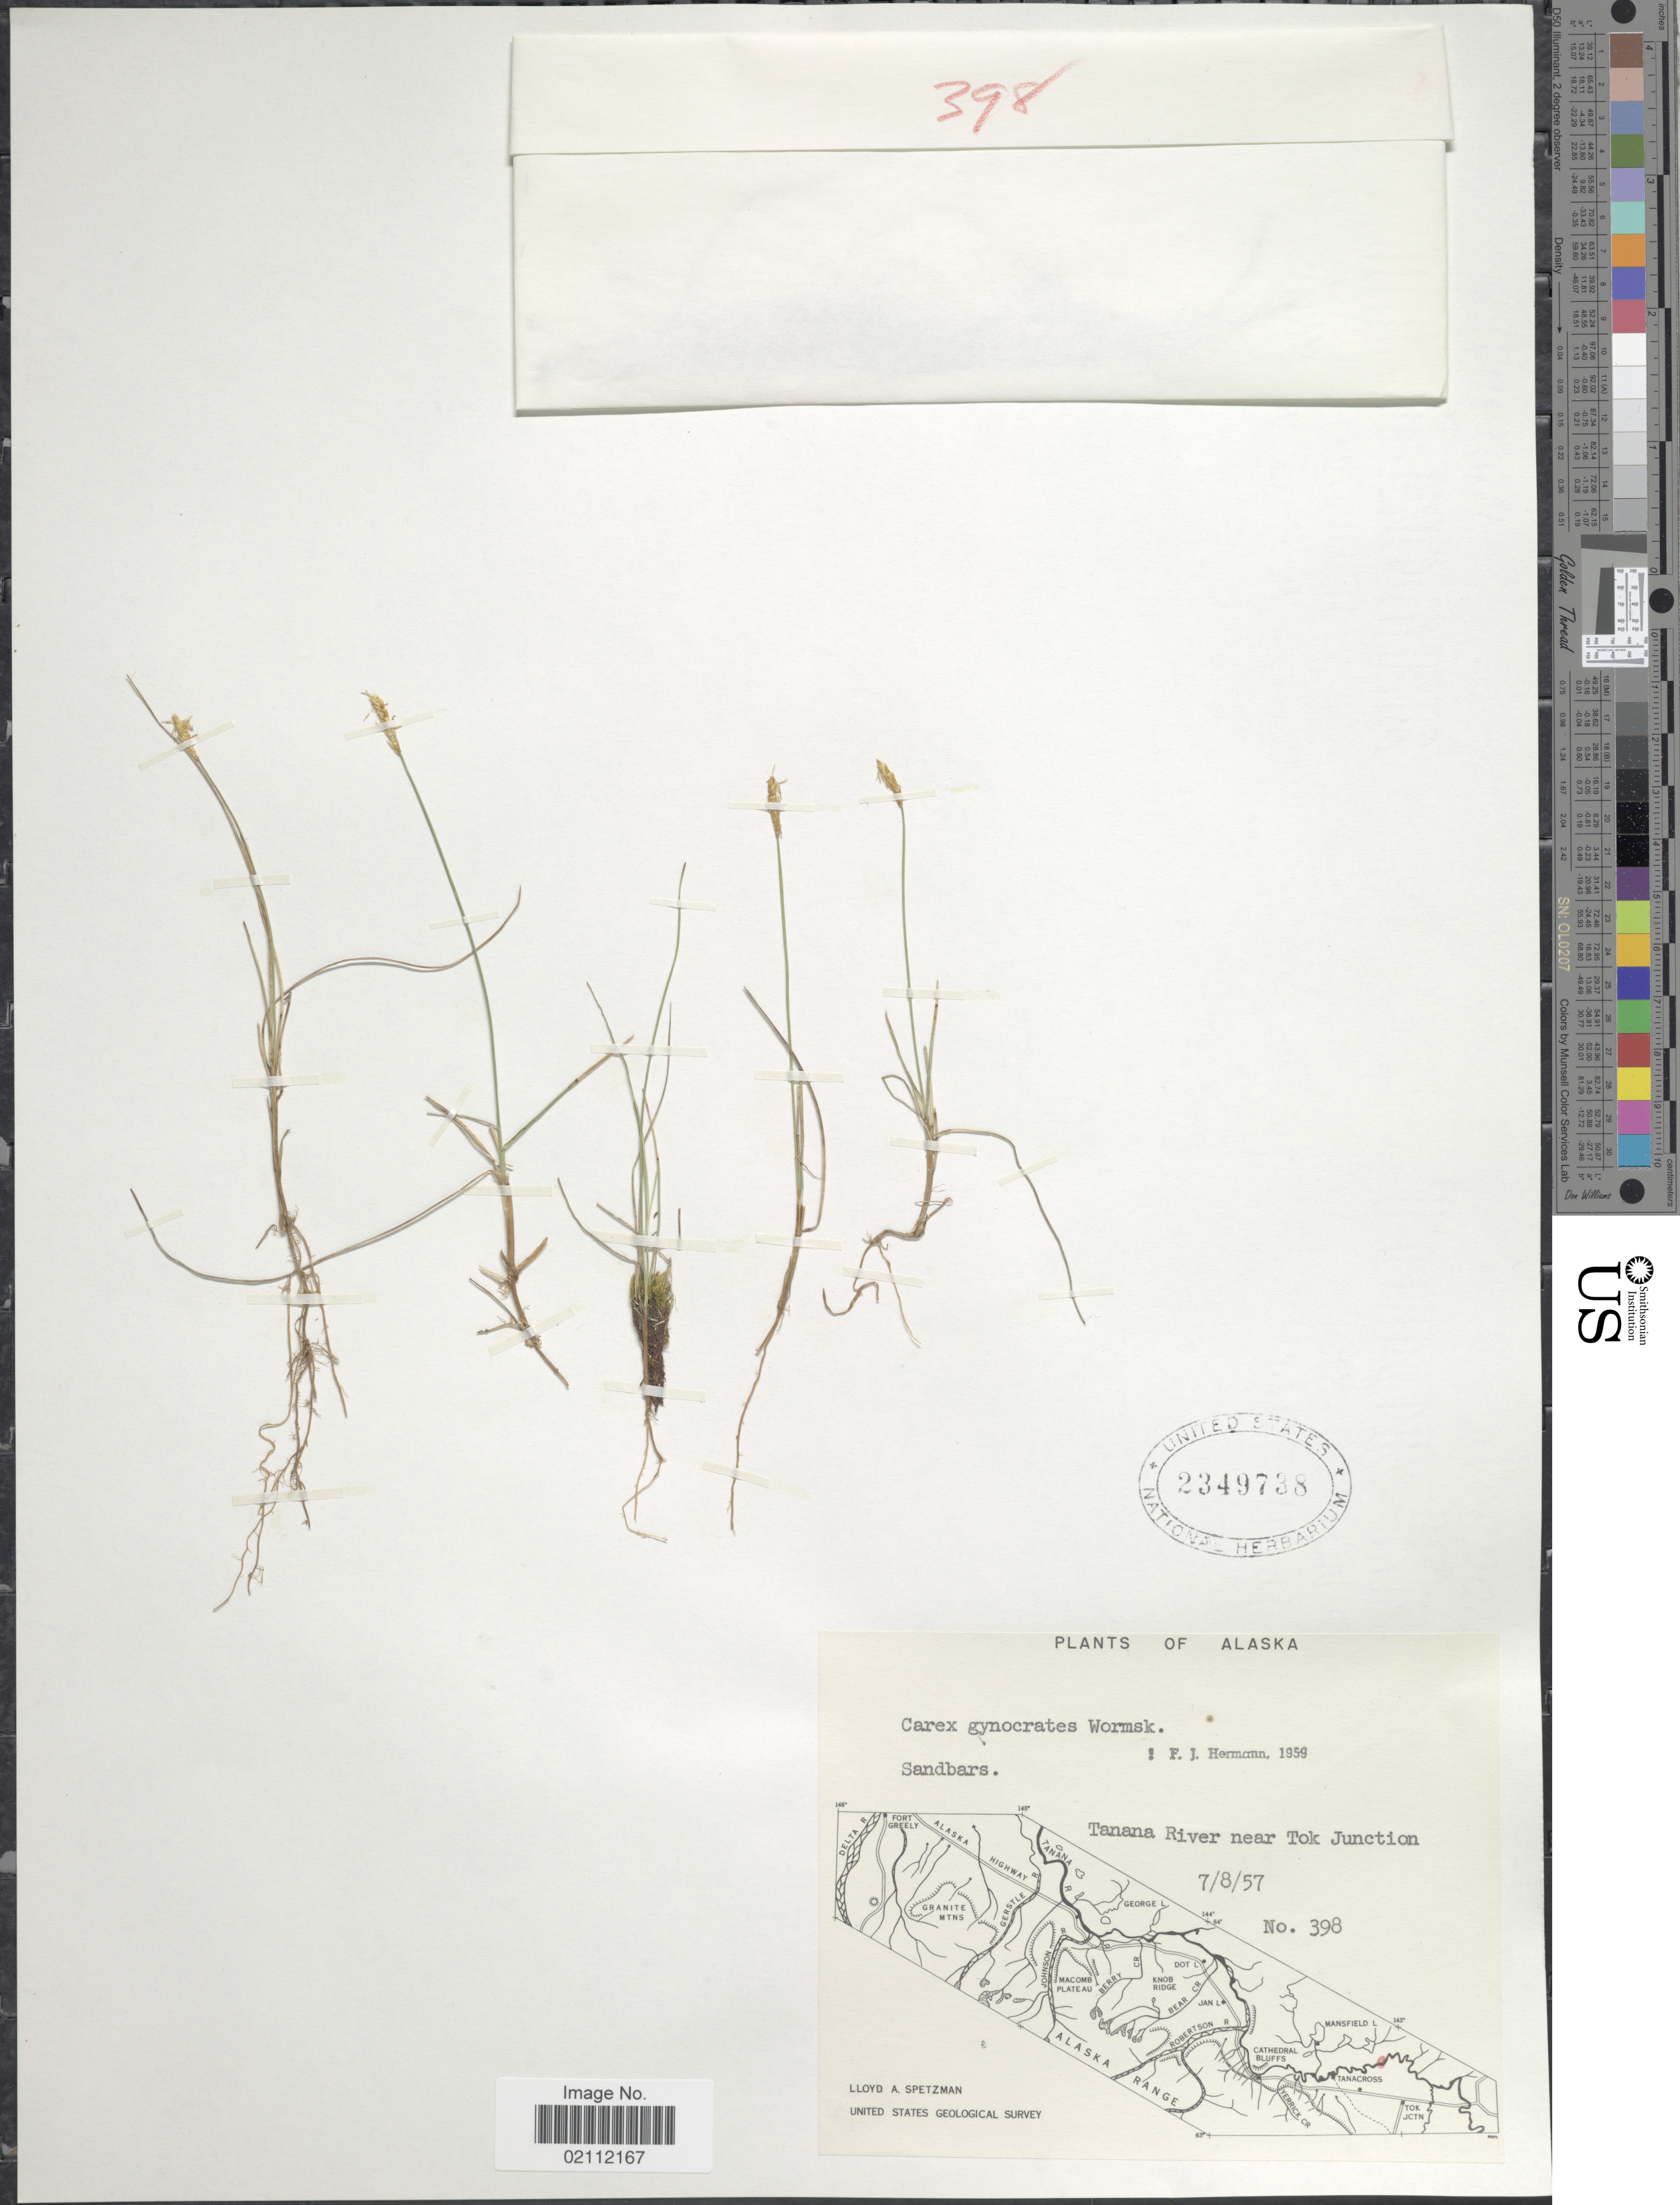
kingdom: Plantae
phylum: Tracheophyta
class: Liliopsida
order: Poales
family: Cyperaceae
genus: Carex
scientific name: Carex nardina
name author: (Hornem.) Fr.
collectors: L. Spetzman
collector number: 398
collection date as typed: Transcribed d/m/y: 8/7/57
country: United States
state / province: Alaska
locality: Tanana River near Tok Junction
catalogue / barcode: US 2349738